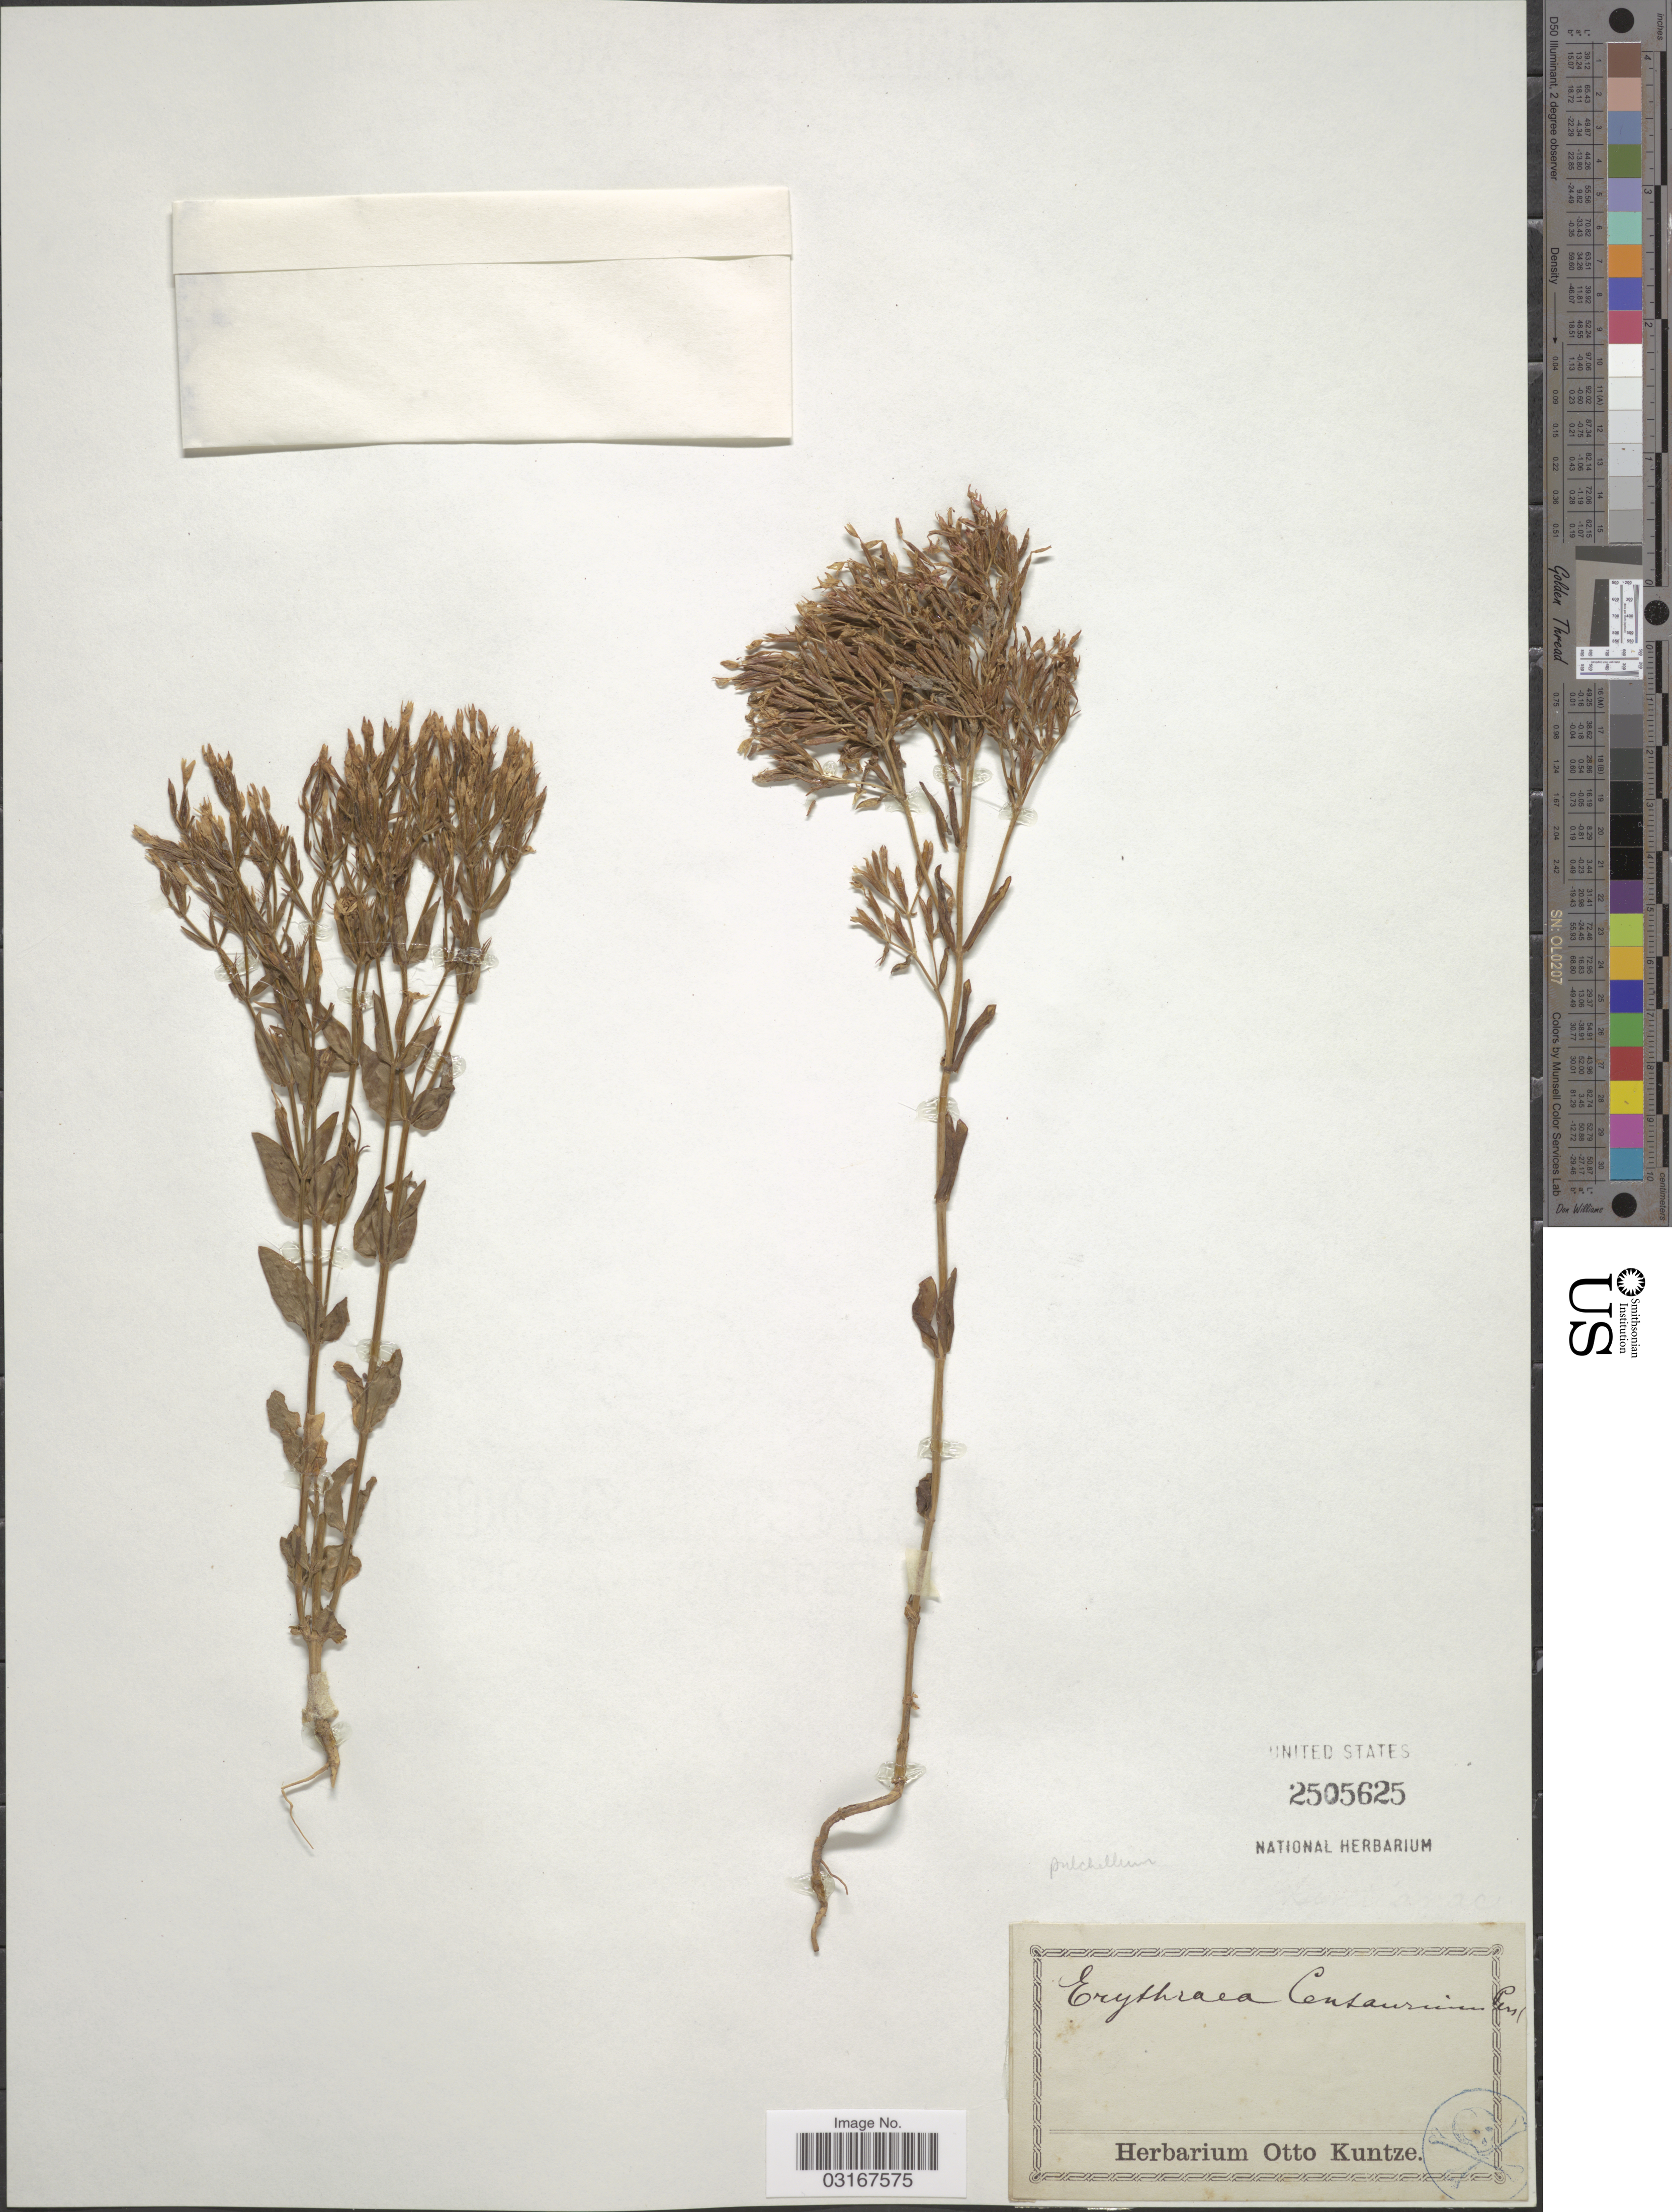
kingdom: Plantae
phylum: Tracheophyta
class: Magnoliopsida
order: Gentianales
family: Gentianaceae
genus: Erythraea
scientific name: Erythraea centaurium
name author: (L.) Borkh.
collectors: ex herb. Otto Kuntze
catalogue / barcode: US 2505625